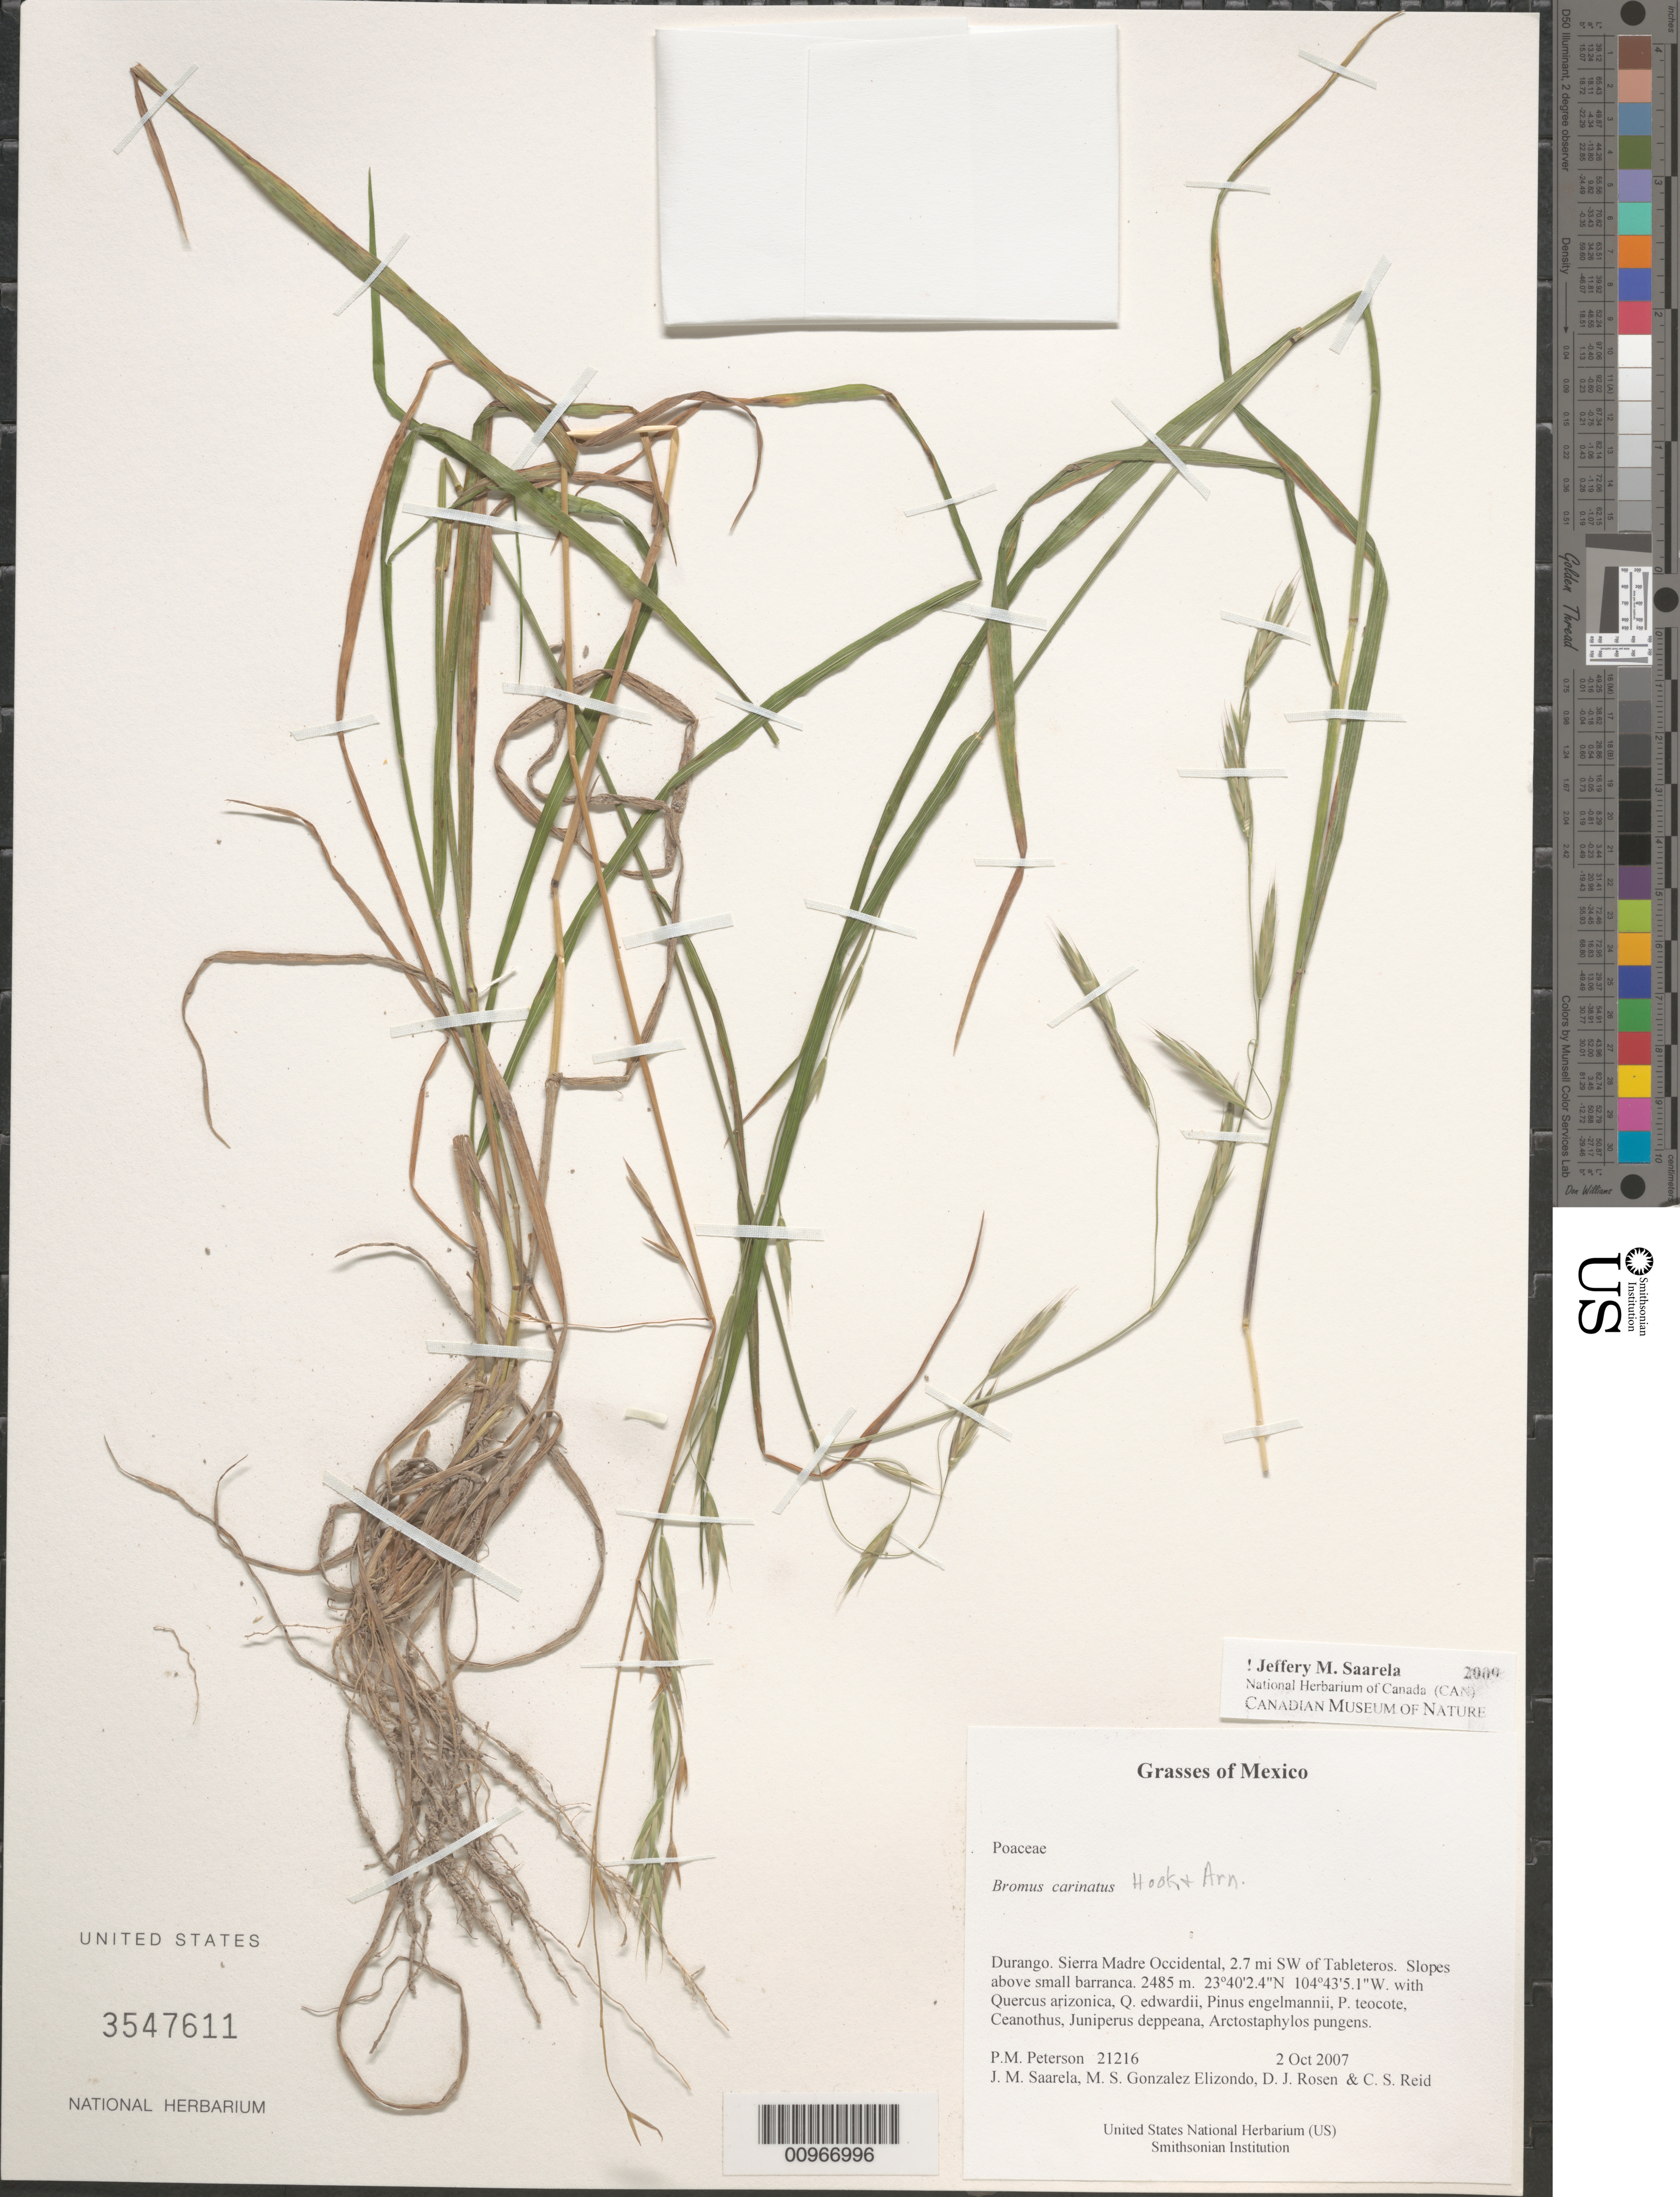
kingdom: Plantae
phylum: Tracheophyta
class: Liliopsida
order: Poales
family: Poaceae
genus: Bromus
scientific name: Bromus carinatus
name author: Hook. & Arn.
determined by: Saarela, J. M., (CAN), Canadian Museum of Nature (CANADA)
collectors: P. M. Peterson, J. Saarela, M. S. González-Elizondo, D. J. Rosen & C. Reid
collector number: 21216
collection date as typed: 02 Oct 2007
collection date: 2007-10-02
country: Mexico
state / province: Durango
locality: Sierra Madre Occidental, 2.7 mi SW of Tableteros. Slopes above small barranca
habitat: with Quercus arizonica, Q. edwardii, Pinus engelmannii, P. teocote, Ceanothus, Juniperus deppeana, Arctostaphylos pungens.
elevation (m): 2485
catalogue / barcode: US 3547611